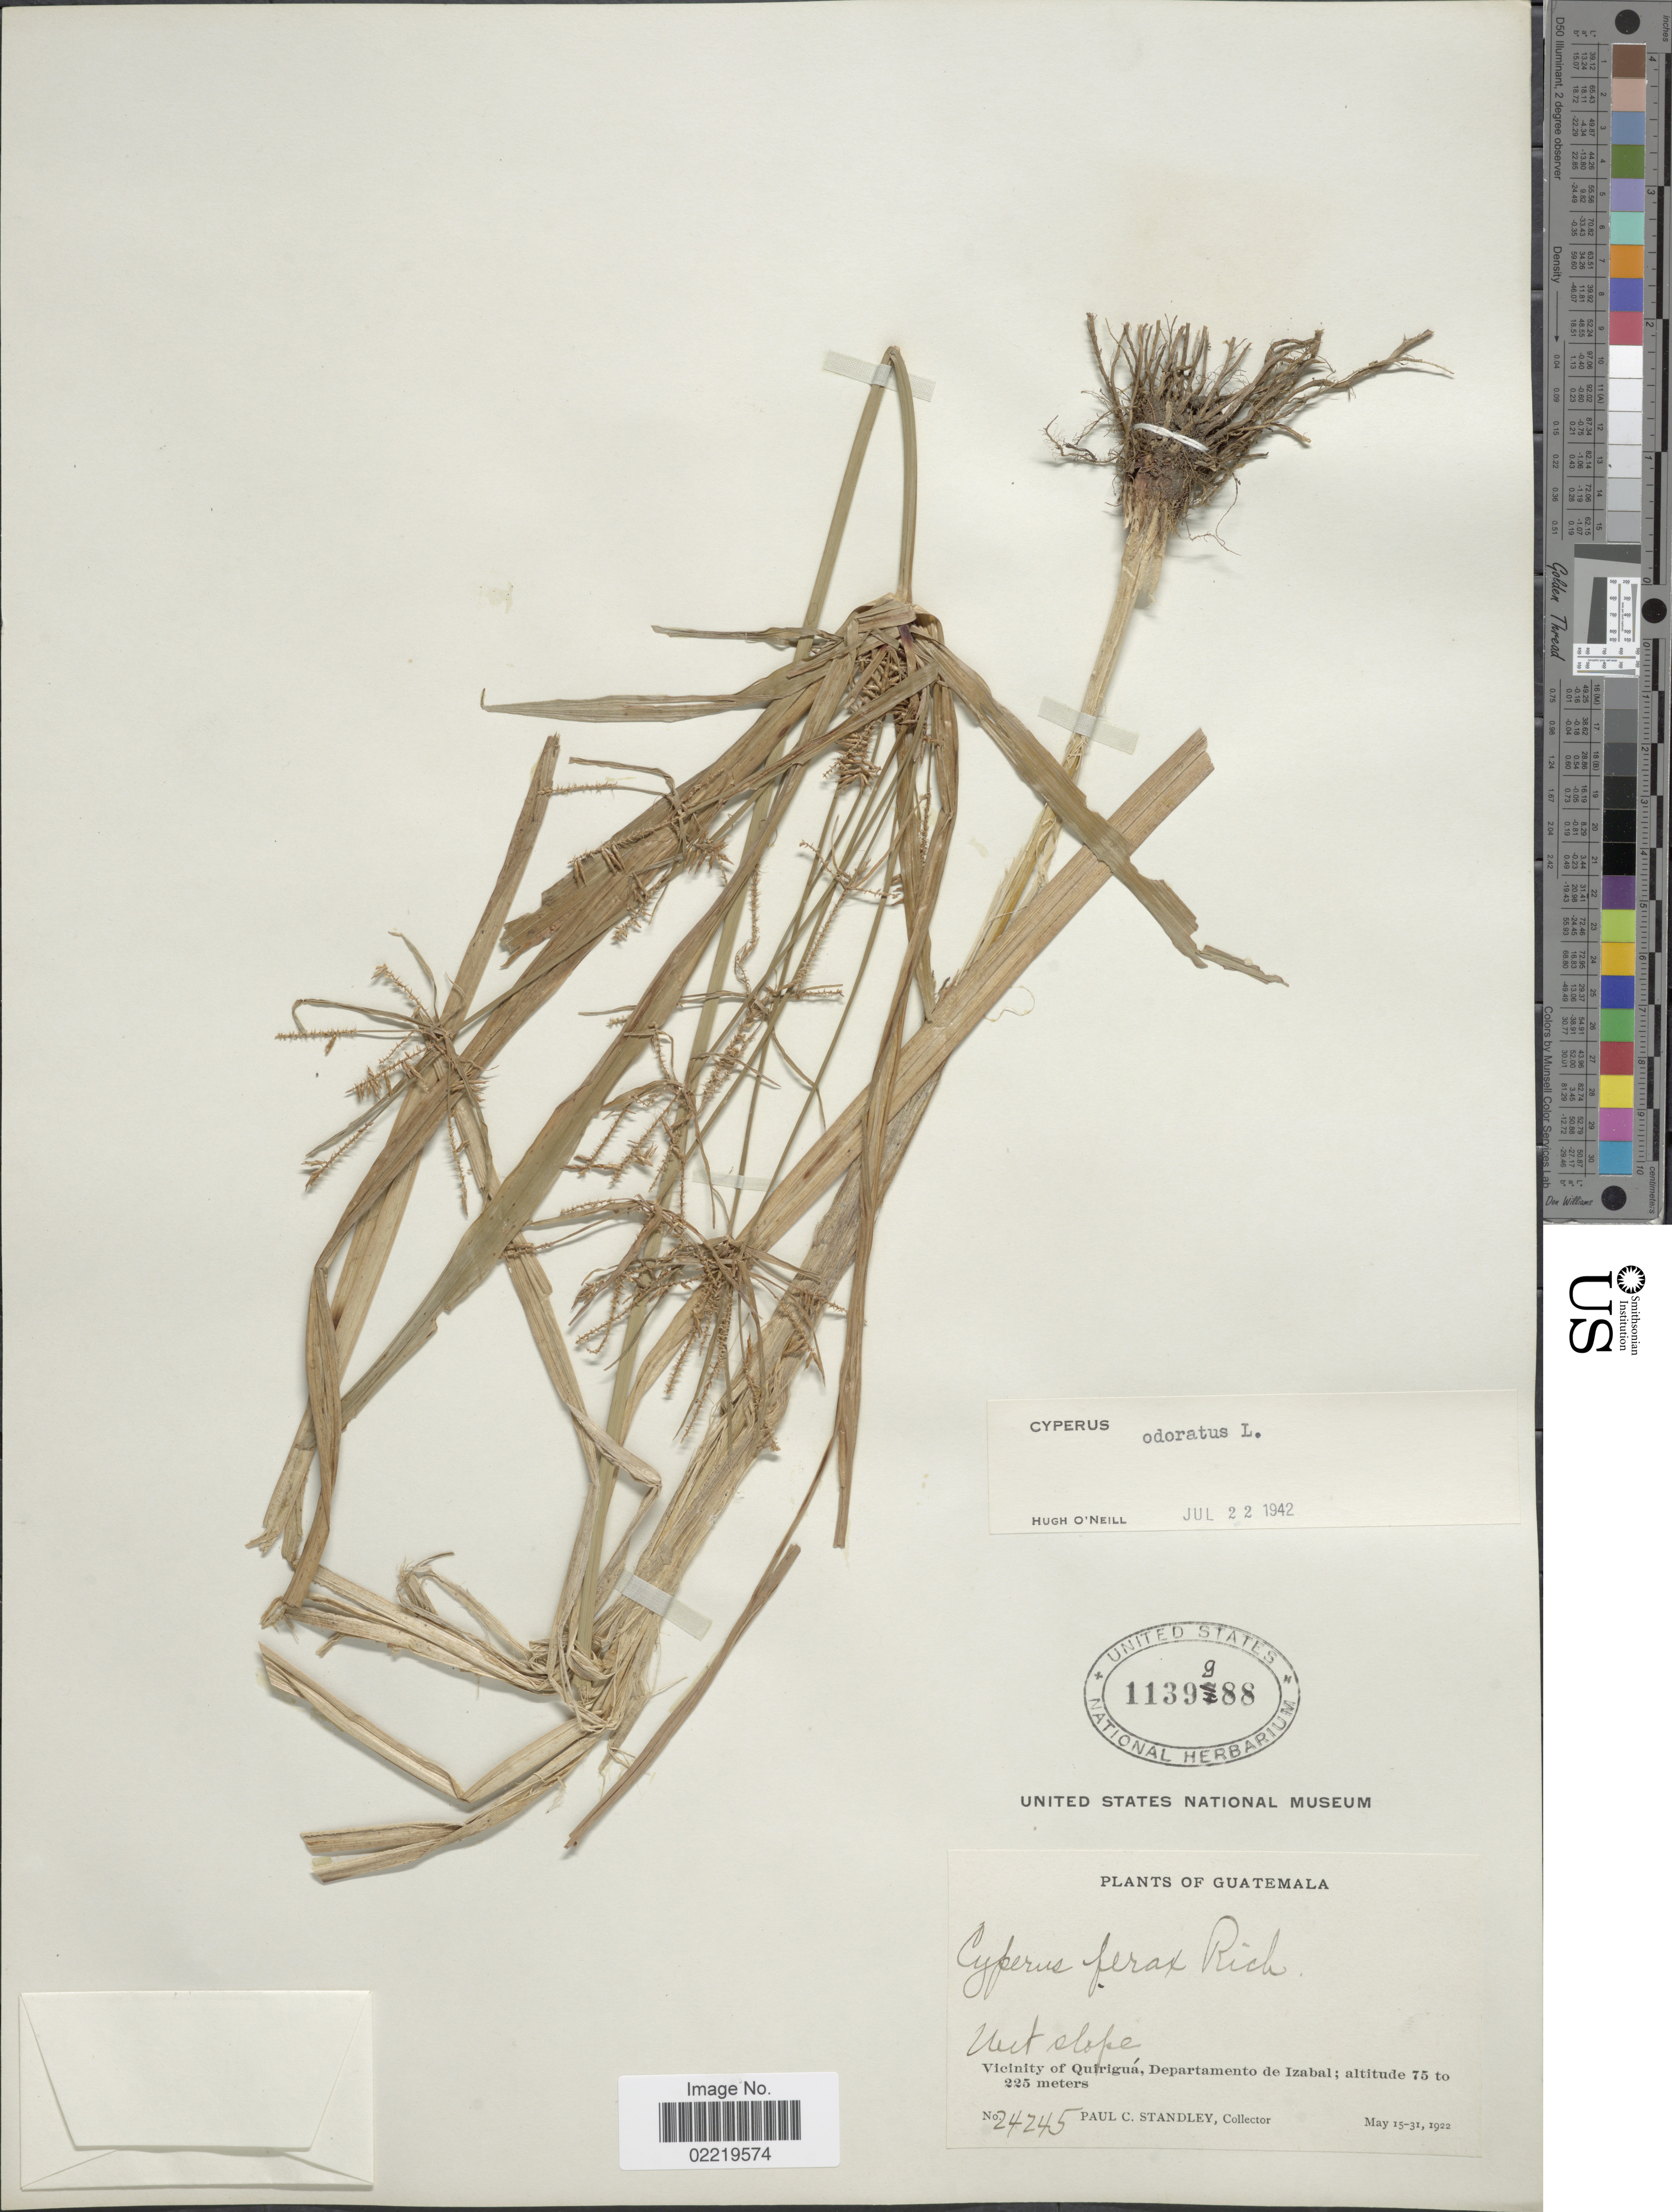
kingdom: Plantae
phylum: Tracheophyta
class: Liliopsida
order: Poales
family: Cyperaceae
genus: Cyperus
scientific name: Cyperus odoratus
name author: L.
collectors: P. C. Standley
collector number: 24245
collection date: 1922-05-15/1922-05-31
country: Guatemala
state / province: Izabal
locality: Wet slope, Vicinity of Quirigua.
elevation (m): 75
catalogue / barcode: US 1139988